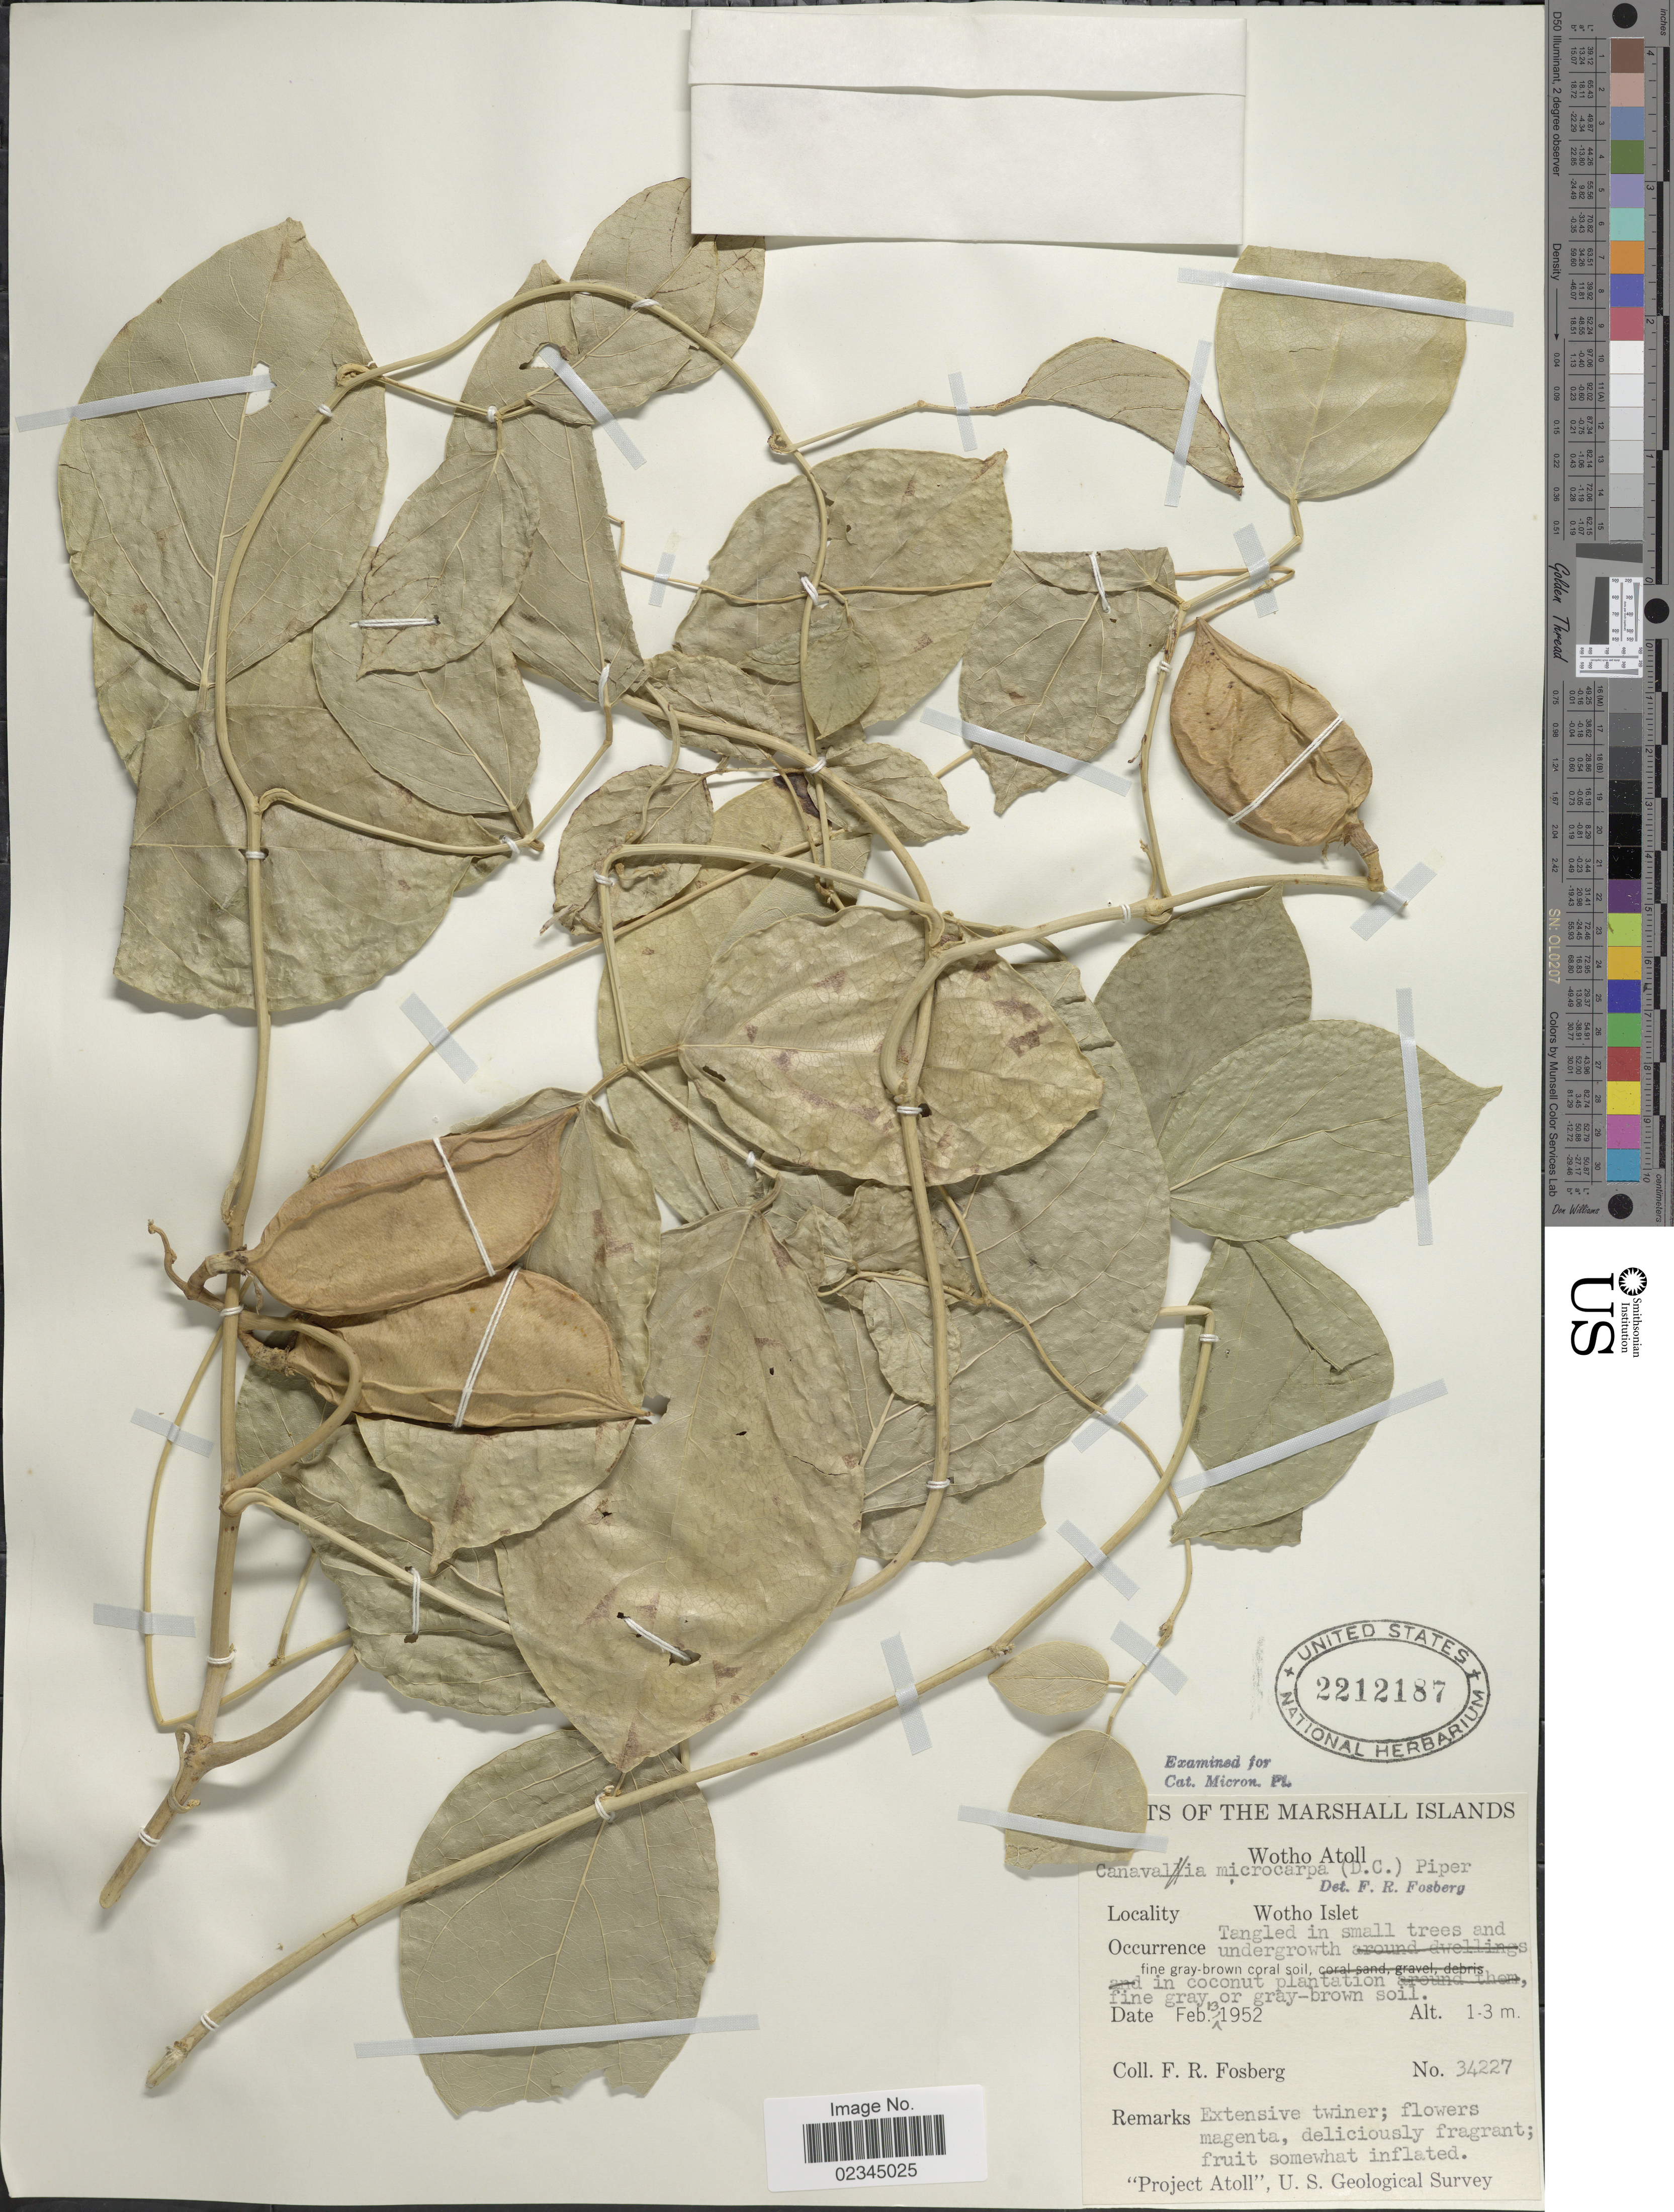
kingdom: Plantae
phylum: Tracheophyta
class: Magnoliopsida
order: Fabales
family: Fabaceae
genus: Canavalia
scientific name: Canavalia cathartica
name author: Thouars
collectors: F. R. Fosberg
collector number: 34227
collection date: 1952-02-13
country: Marshall Islands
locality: Wotho Atoll, Wotho Islet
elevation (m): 1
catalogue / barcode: US 2212187